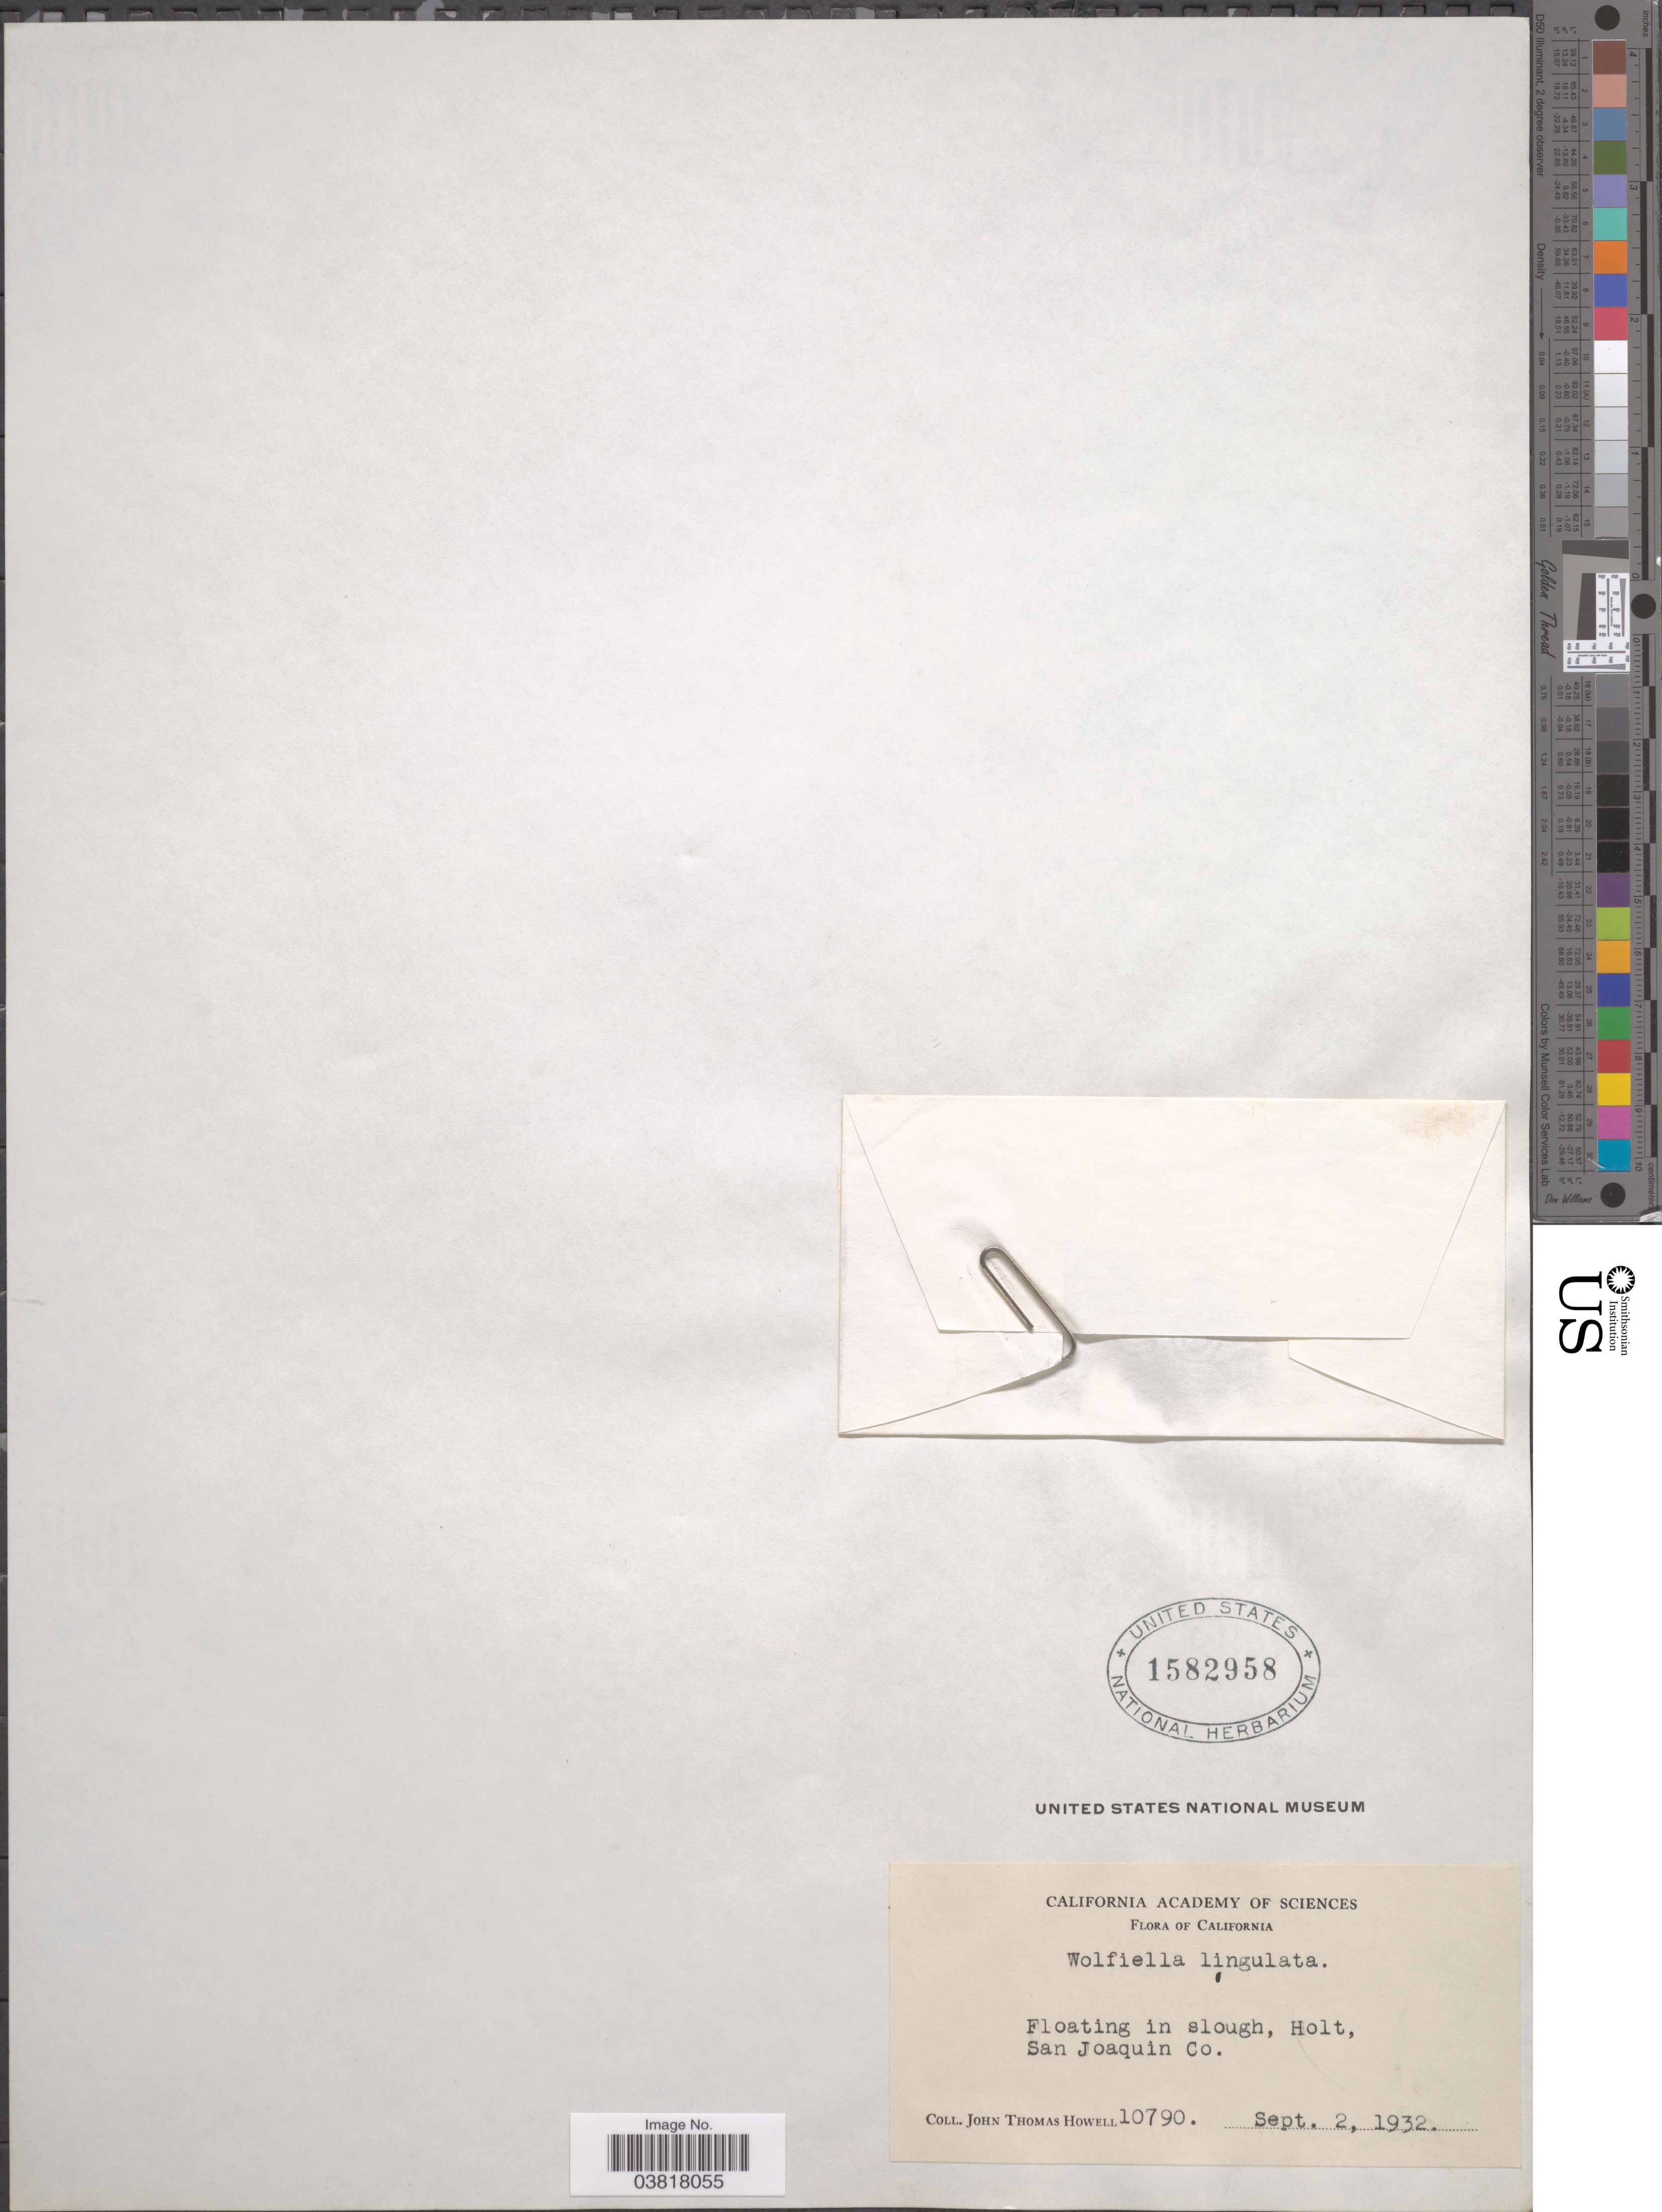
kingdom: Plantae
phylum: Tracheophyta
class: Liliopsida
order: Alismatales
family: Araceae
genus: Wolffiella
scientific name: Wolffiella lingulata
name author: Hegelm.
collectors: J. T. Howell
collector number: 10790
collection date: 1932-09-02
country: United States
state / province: California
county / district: San Joaquin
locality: Holt, San Joaquin Co.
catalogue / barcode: US 1582958